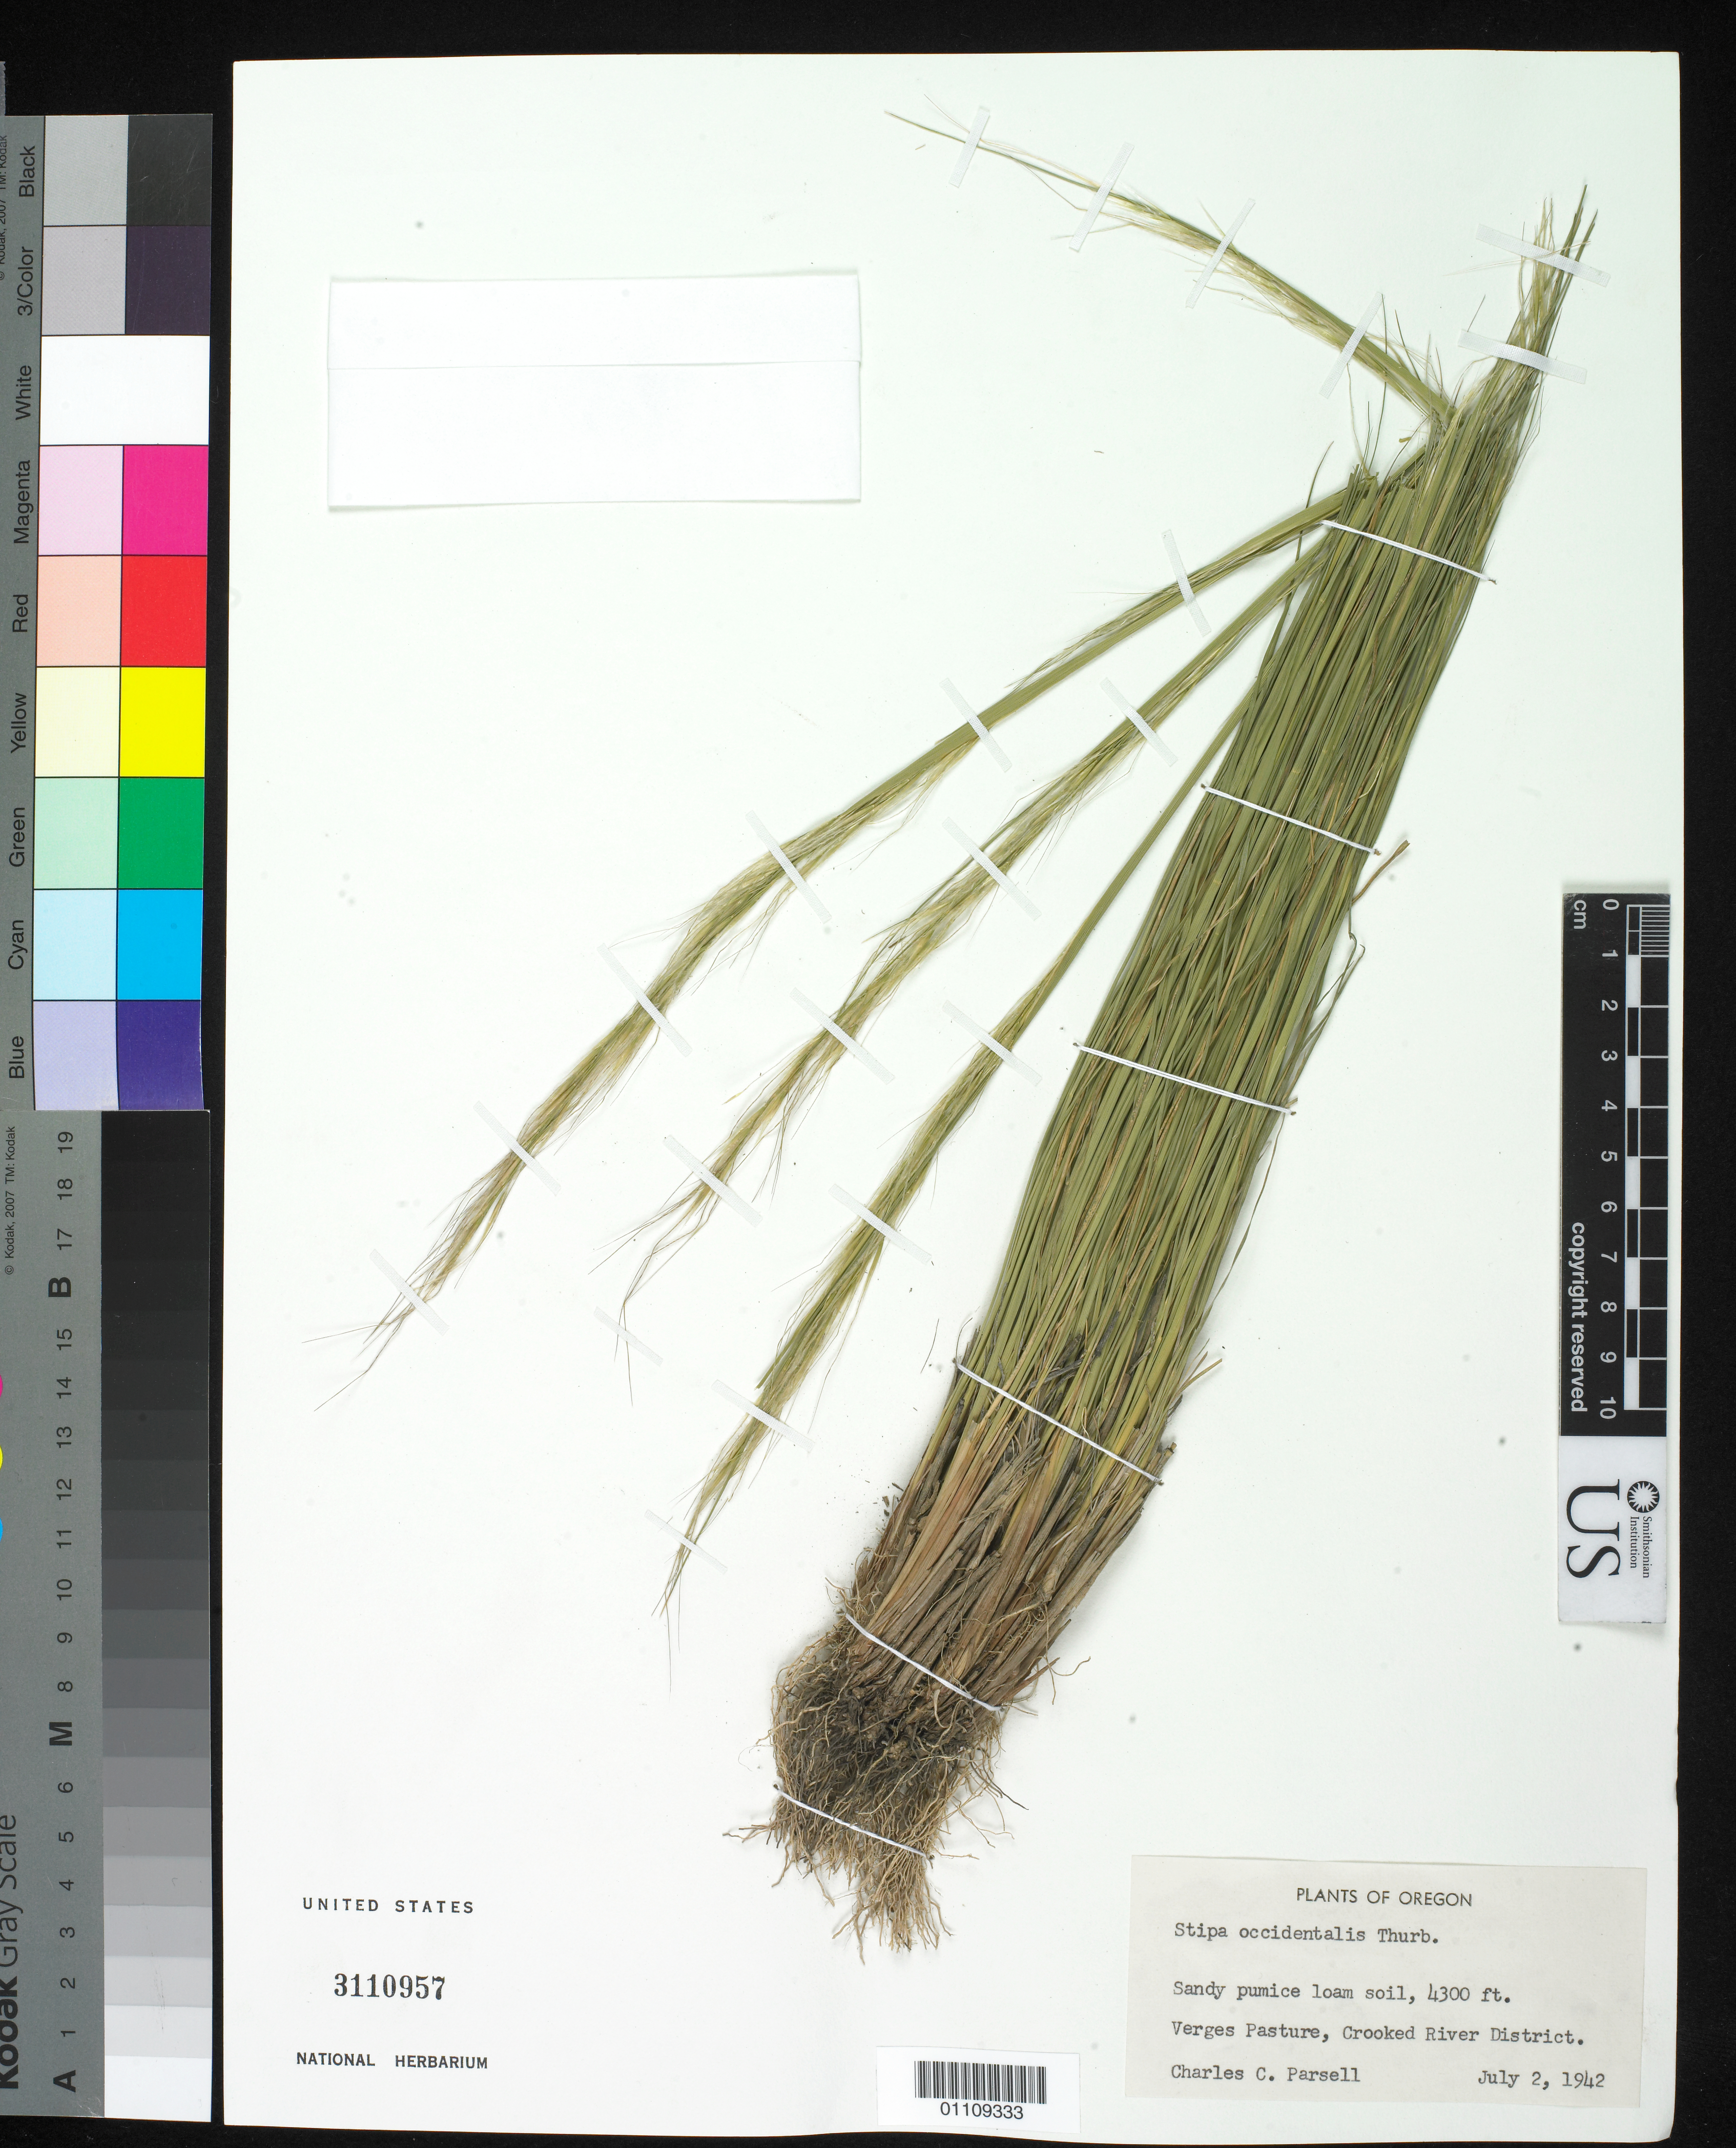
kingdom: Plantae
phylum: Tracheophyta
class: Liliopsida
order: Poales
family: Poaceae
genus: Eriocoma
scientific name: Eriocoma occidentalis subsp. occidentalis ined.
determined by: Poaceae Reorganization Project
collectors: C. Parsell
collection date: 1942-07-02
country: United States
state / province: Oregon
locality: Verges Pasture, Crooked River District.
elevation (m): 1311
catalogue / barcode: US 3110957